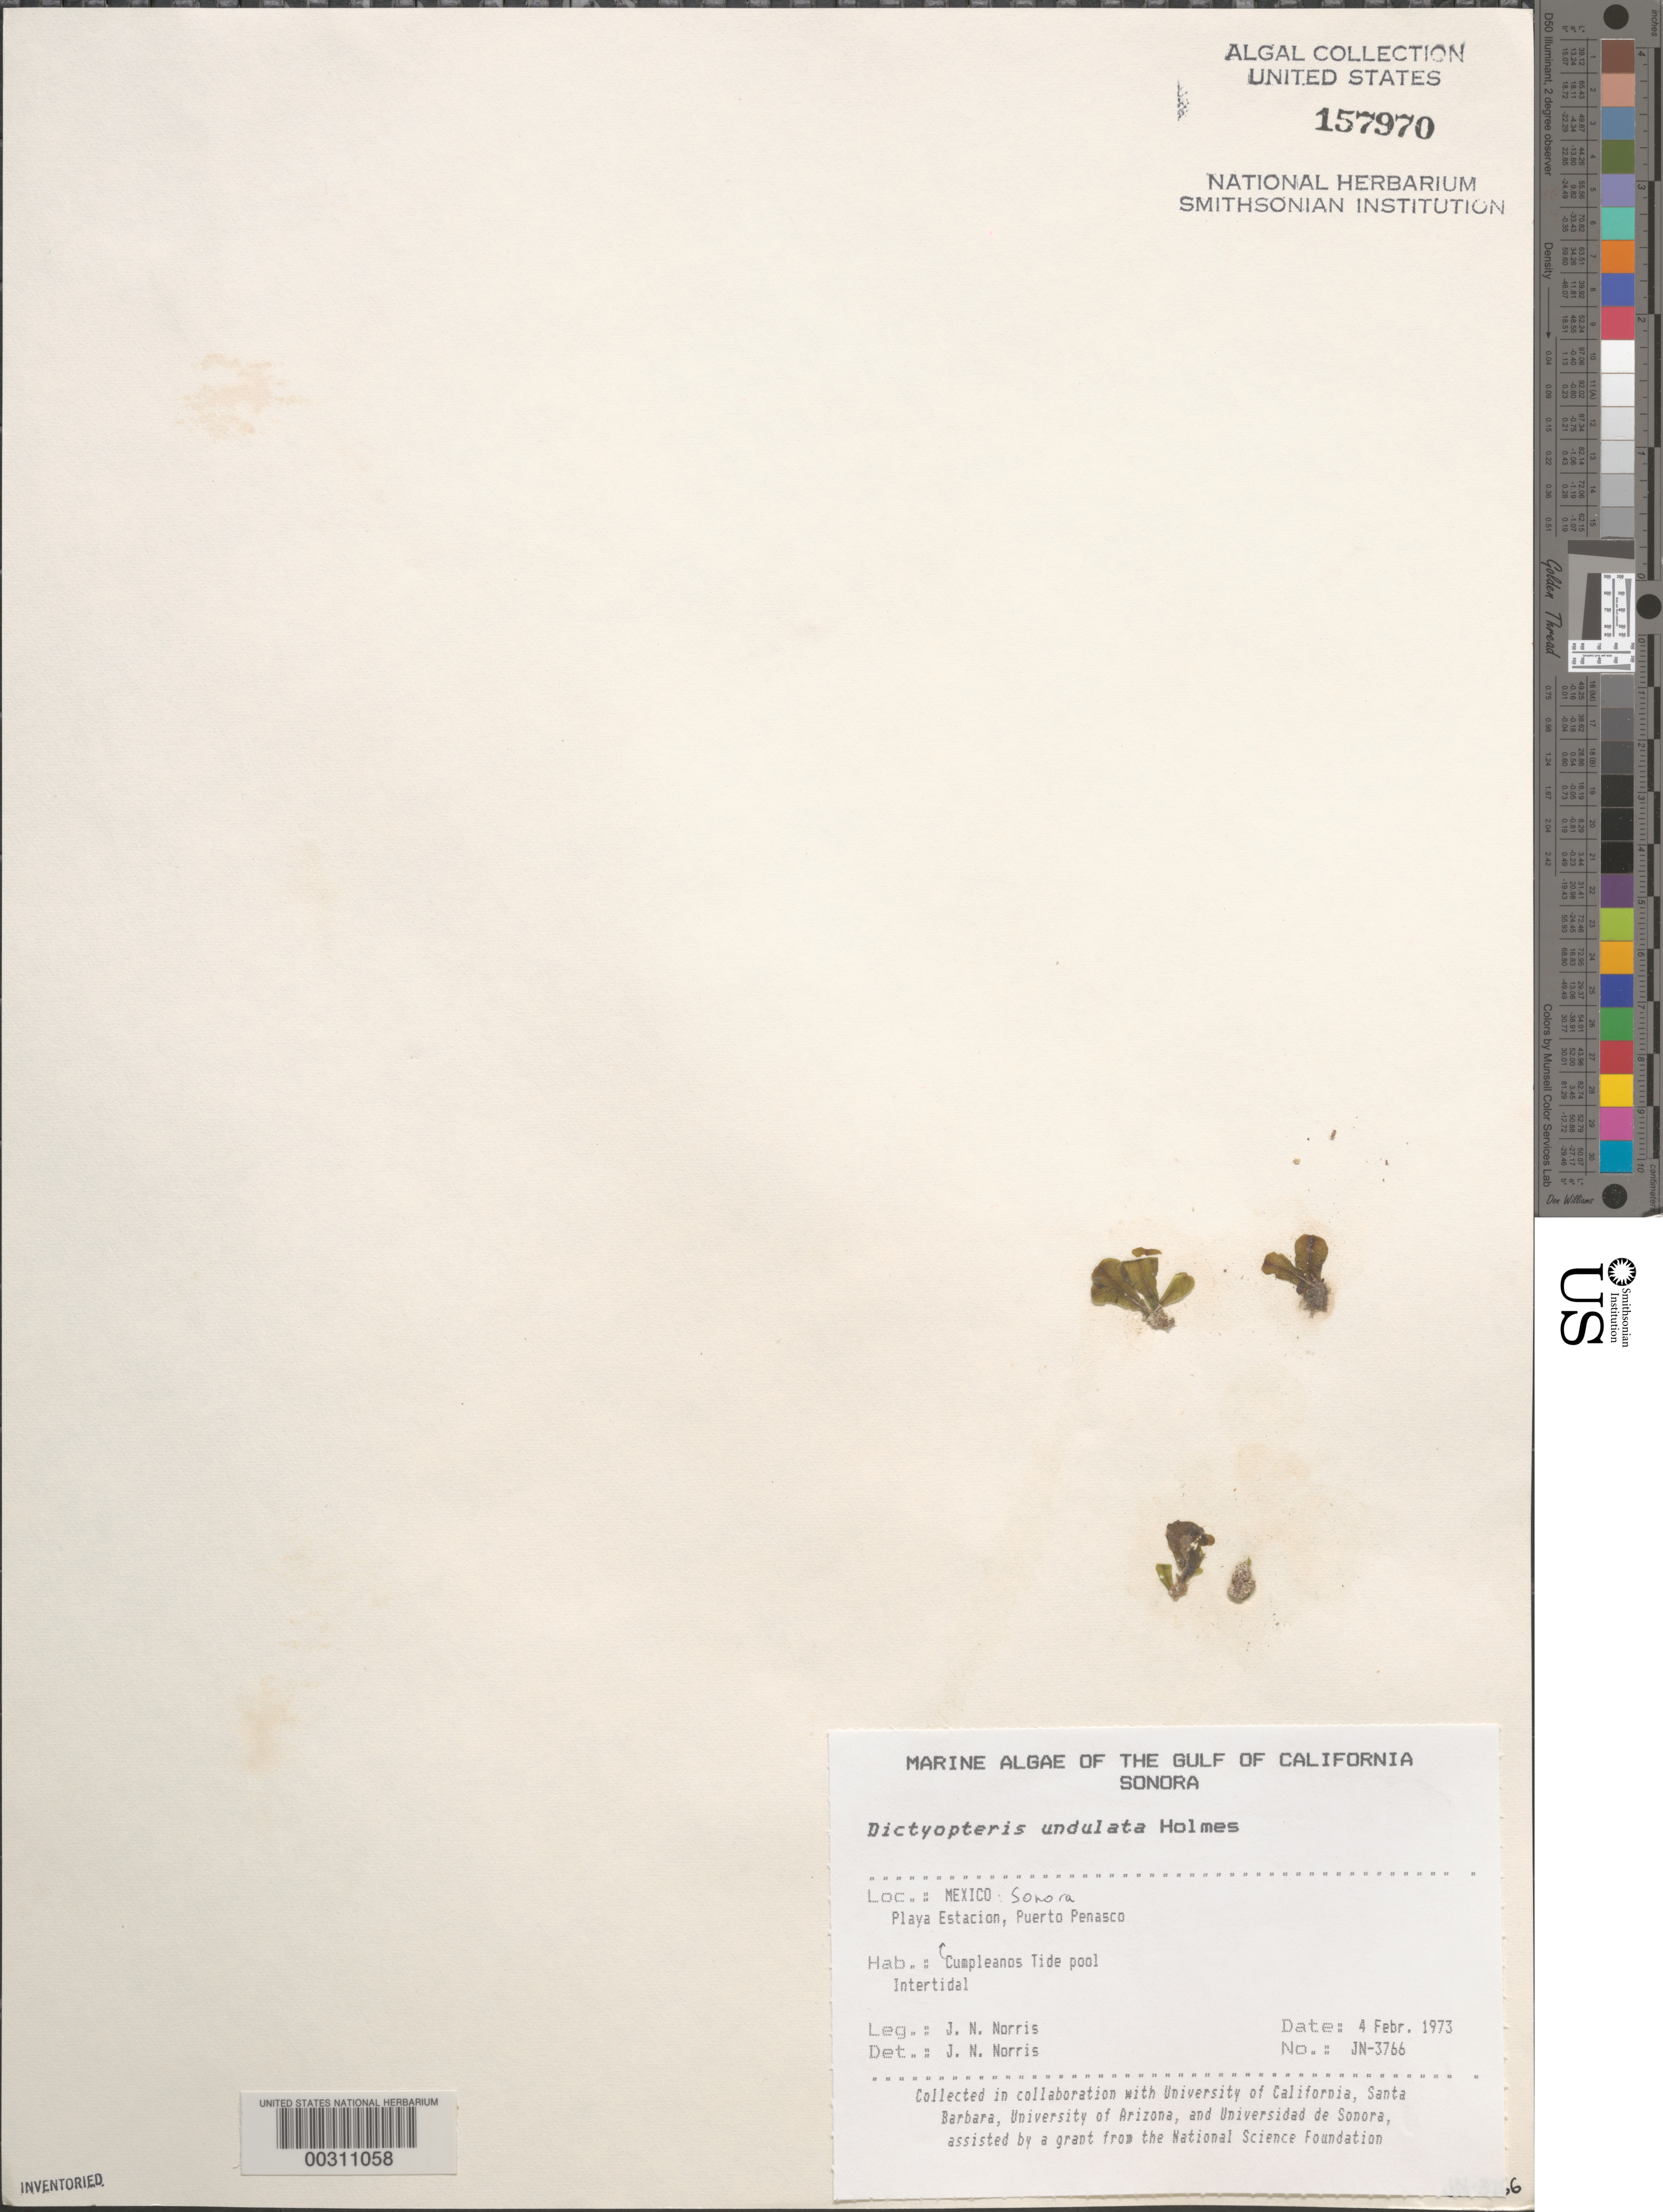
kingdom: Chromista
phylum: Ochrophyta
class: Phaeophyceae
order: Dictyotales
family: Dictyotaceae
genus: Dictyopteris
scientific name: Dictyopteris undulata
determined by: Norris, James N.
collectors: J. N. Norris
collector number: JN-3766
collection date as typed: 04 Feb 1973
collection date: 1973-02-04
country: Mexico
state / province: Sonora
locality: Playa Estacion, Puerto Penasco, Cumpleanos tide pool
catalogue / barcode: US 157970